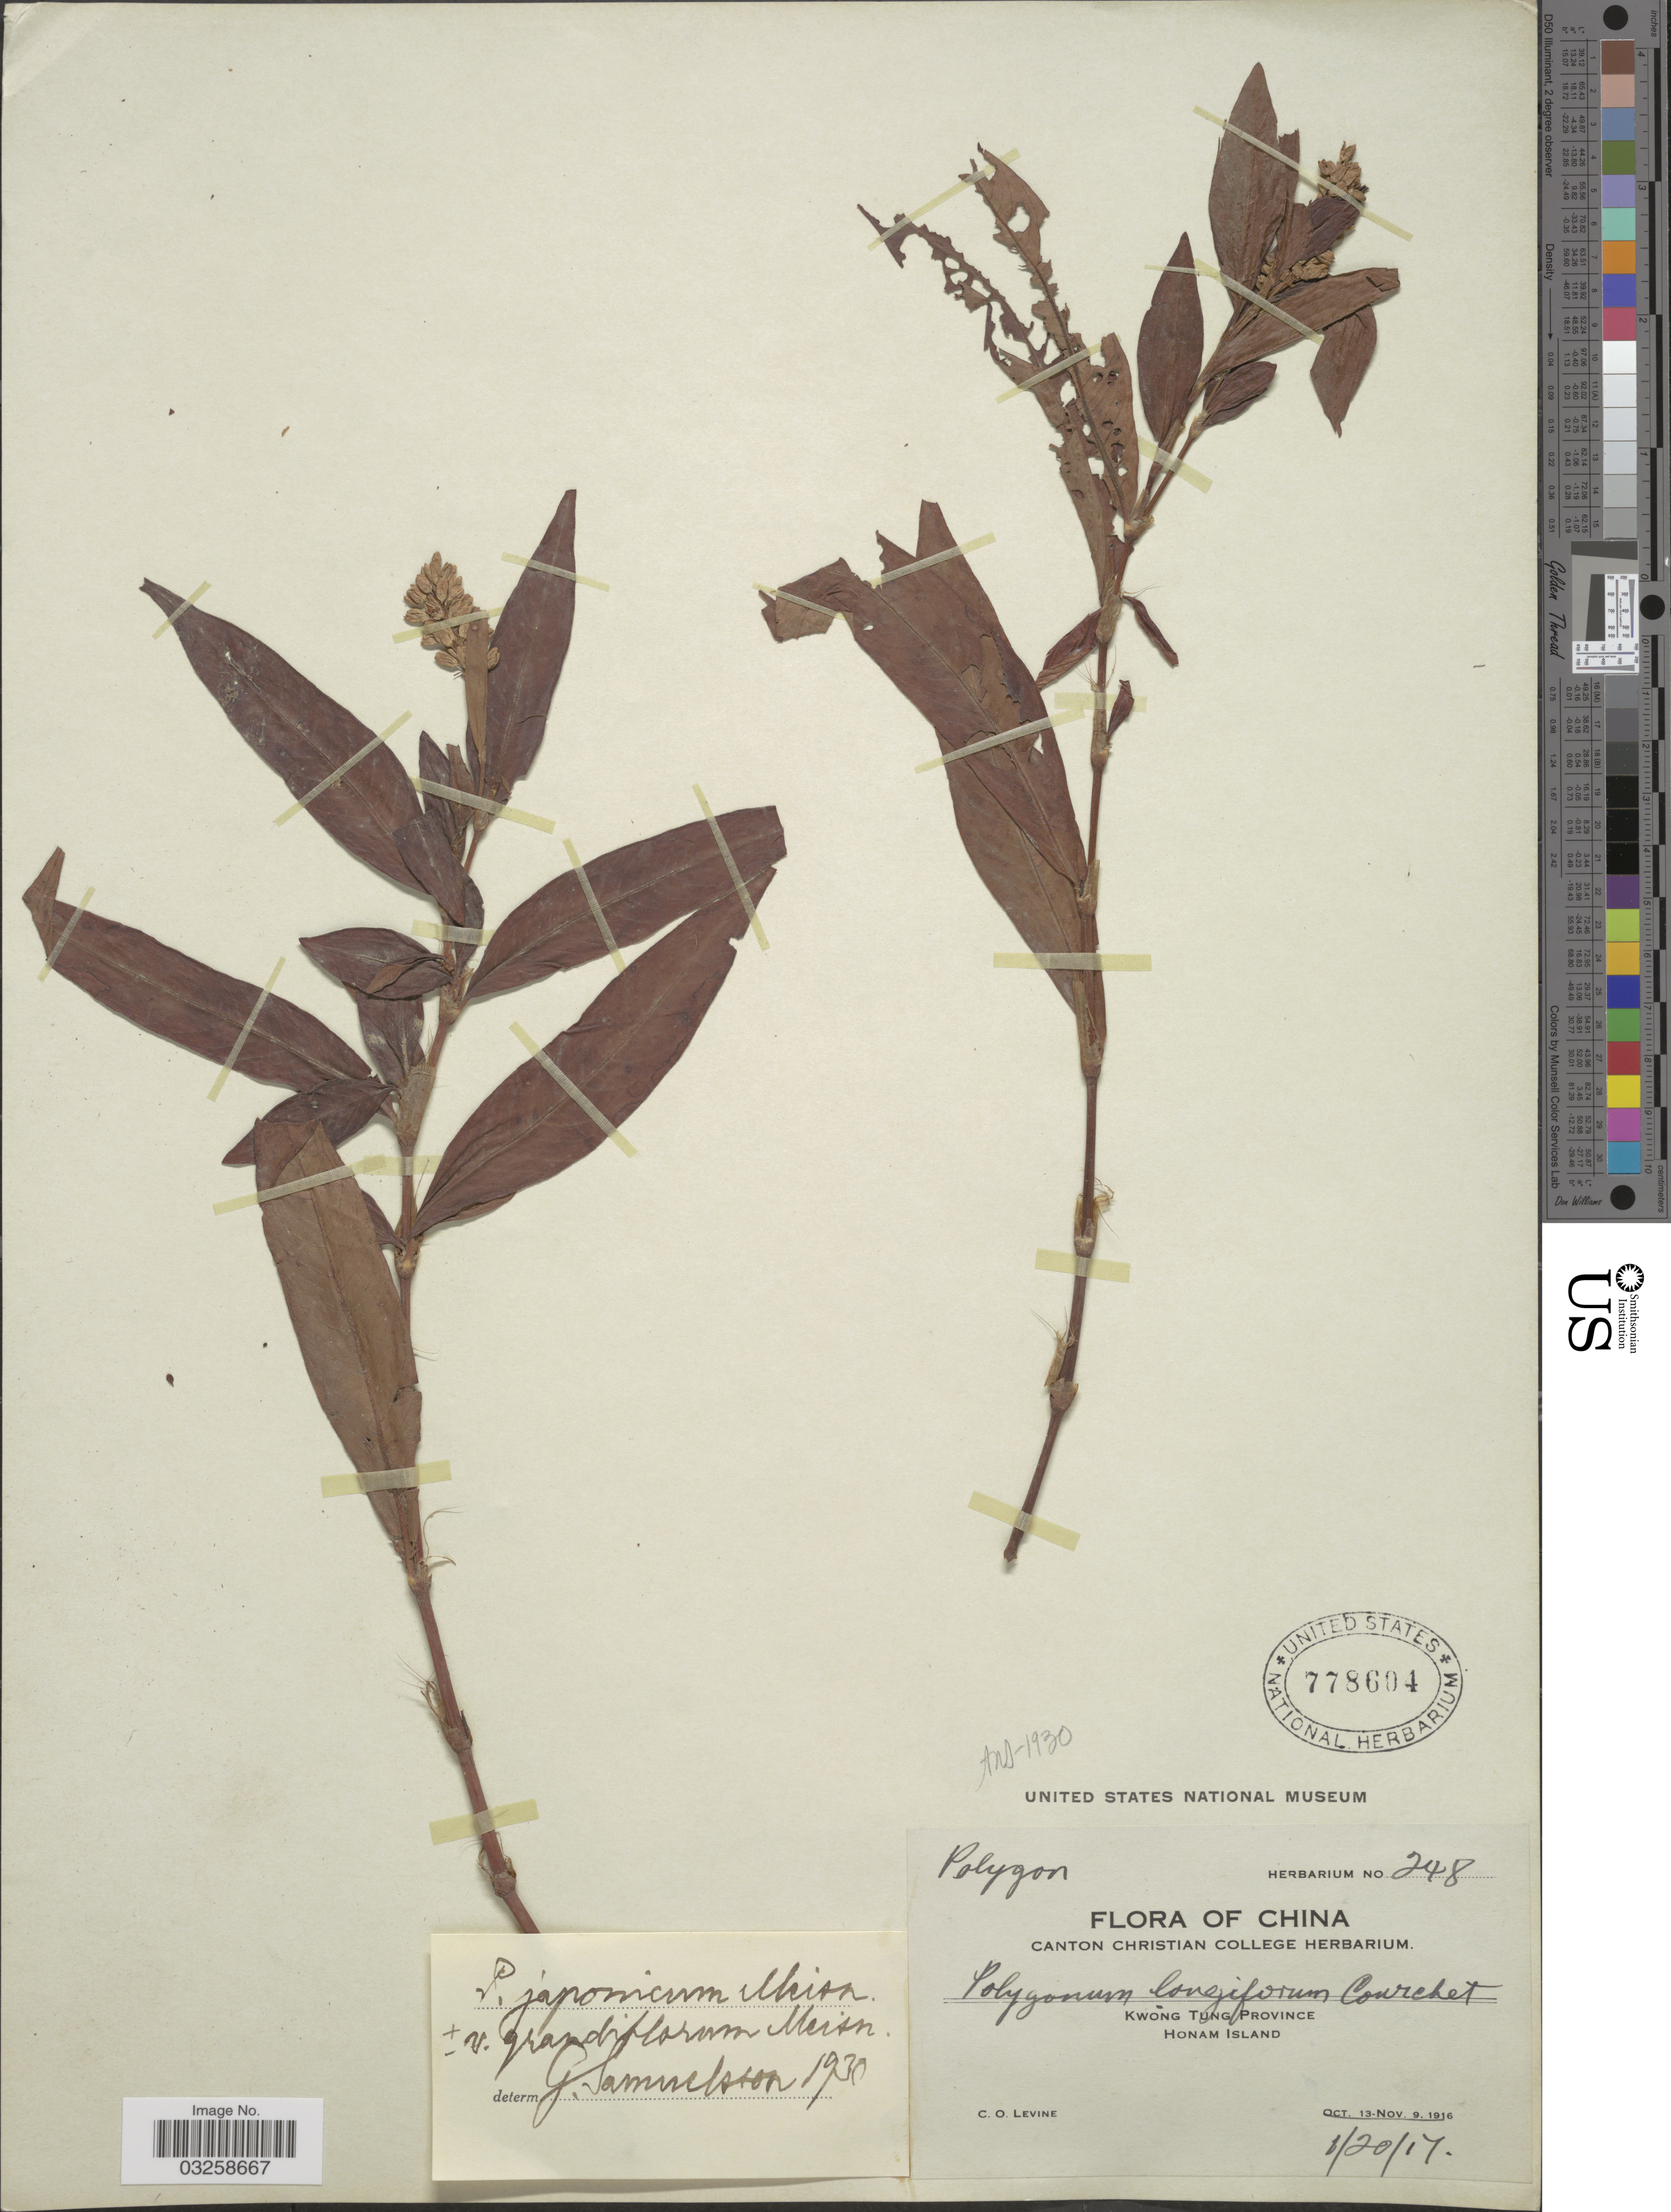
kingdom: Plantae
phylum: Tracheophyta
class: Magnoliopsida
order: Caryophyllales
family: Polygonaceae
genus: Polygonum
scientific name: Polygonum japonicum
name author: Meisn.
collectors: C. O. Levine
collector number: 248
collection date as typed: Transcribed d/m/y: 20/1/17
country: China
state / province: Guangdong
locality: Kwong Tung Province. Honam Island.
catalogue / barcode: US 778604